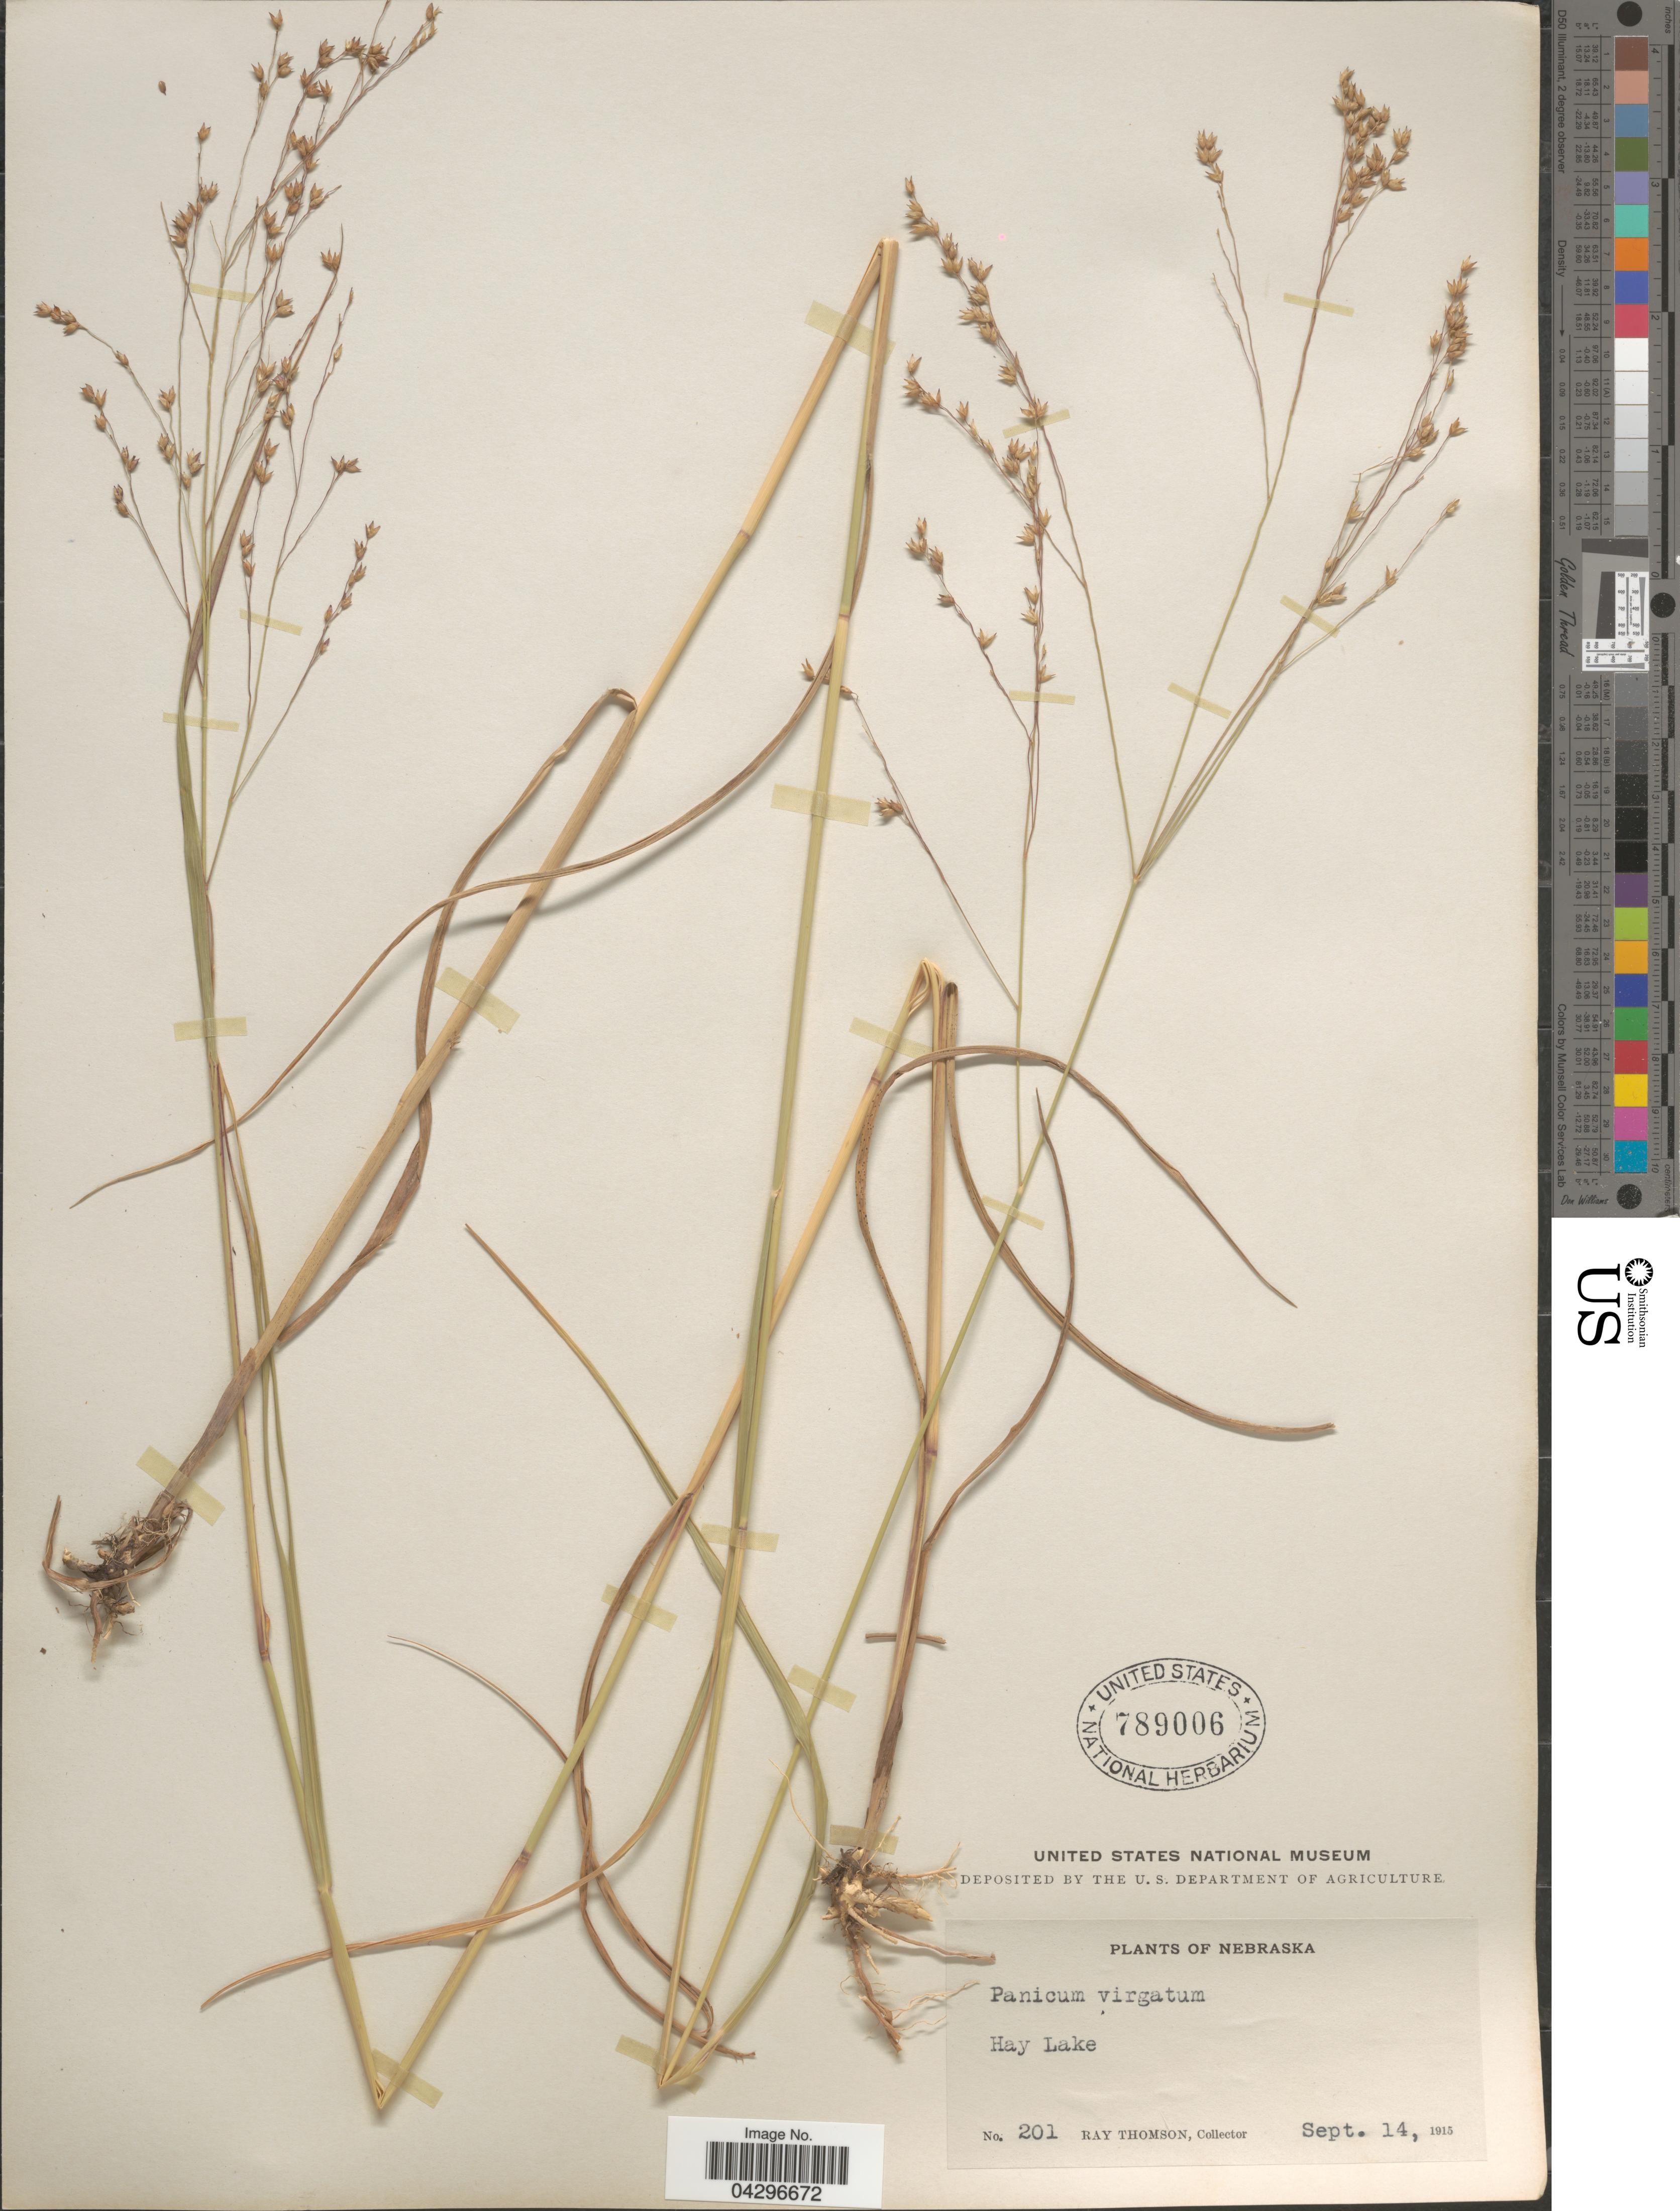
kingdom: Plantae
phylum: Tracheophyta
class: Liliopsida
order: Poales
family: Poaceae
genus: Panicum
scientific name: Panicum virgatum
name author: L.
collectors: R. Thomson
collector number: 201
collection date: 1915-09-14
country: United States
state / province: Nebraska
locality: Hay Lake.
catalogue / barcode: US 789006